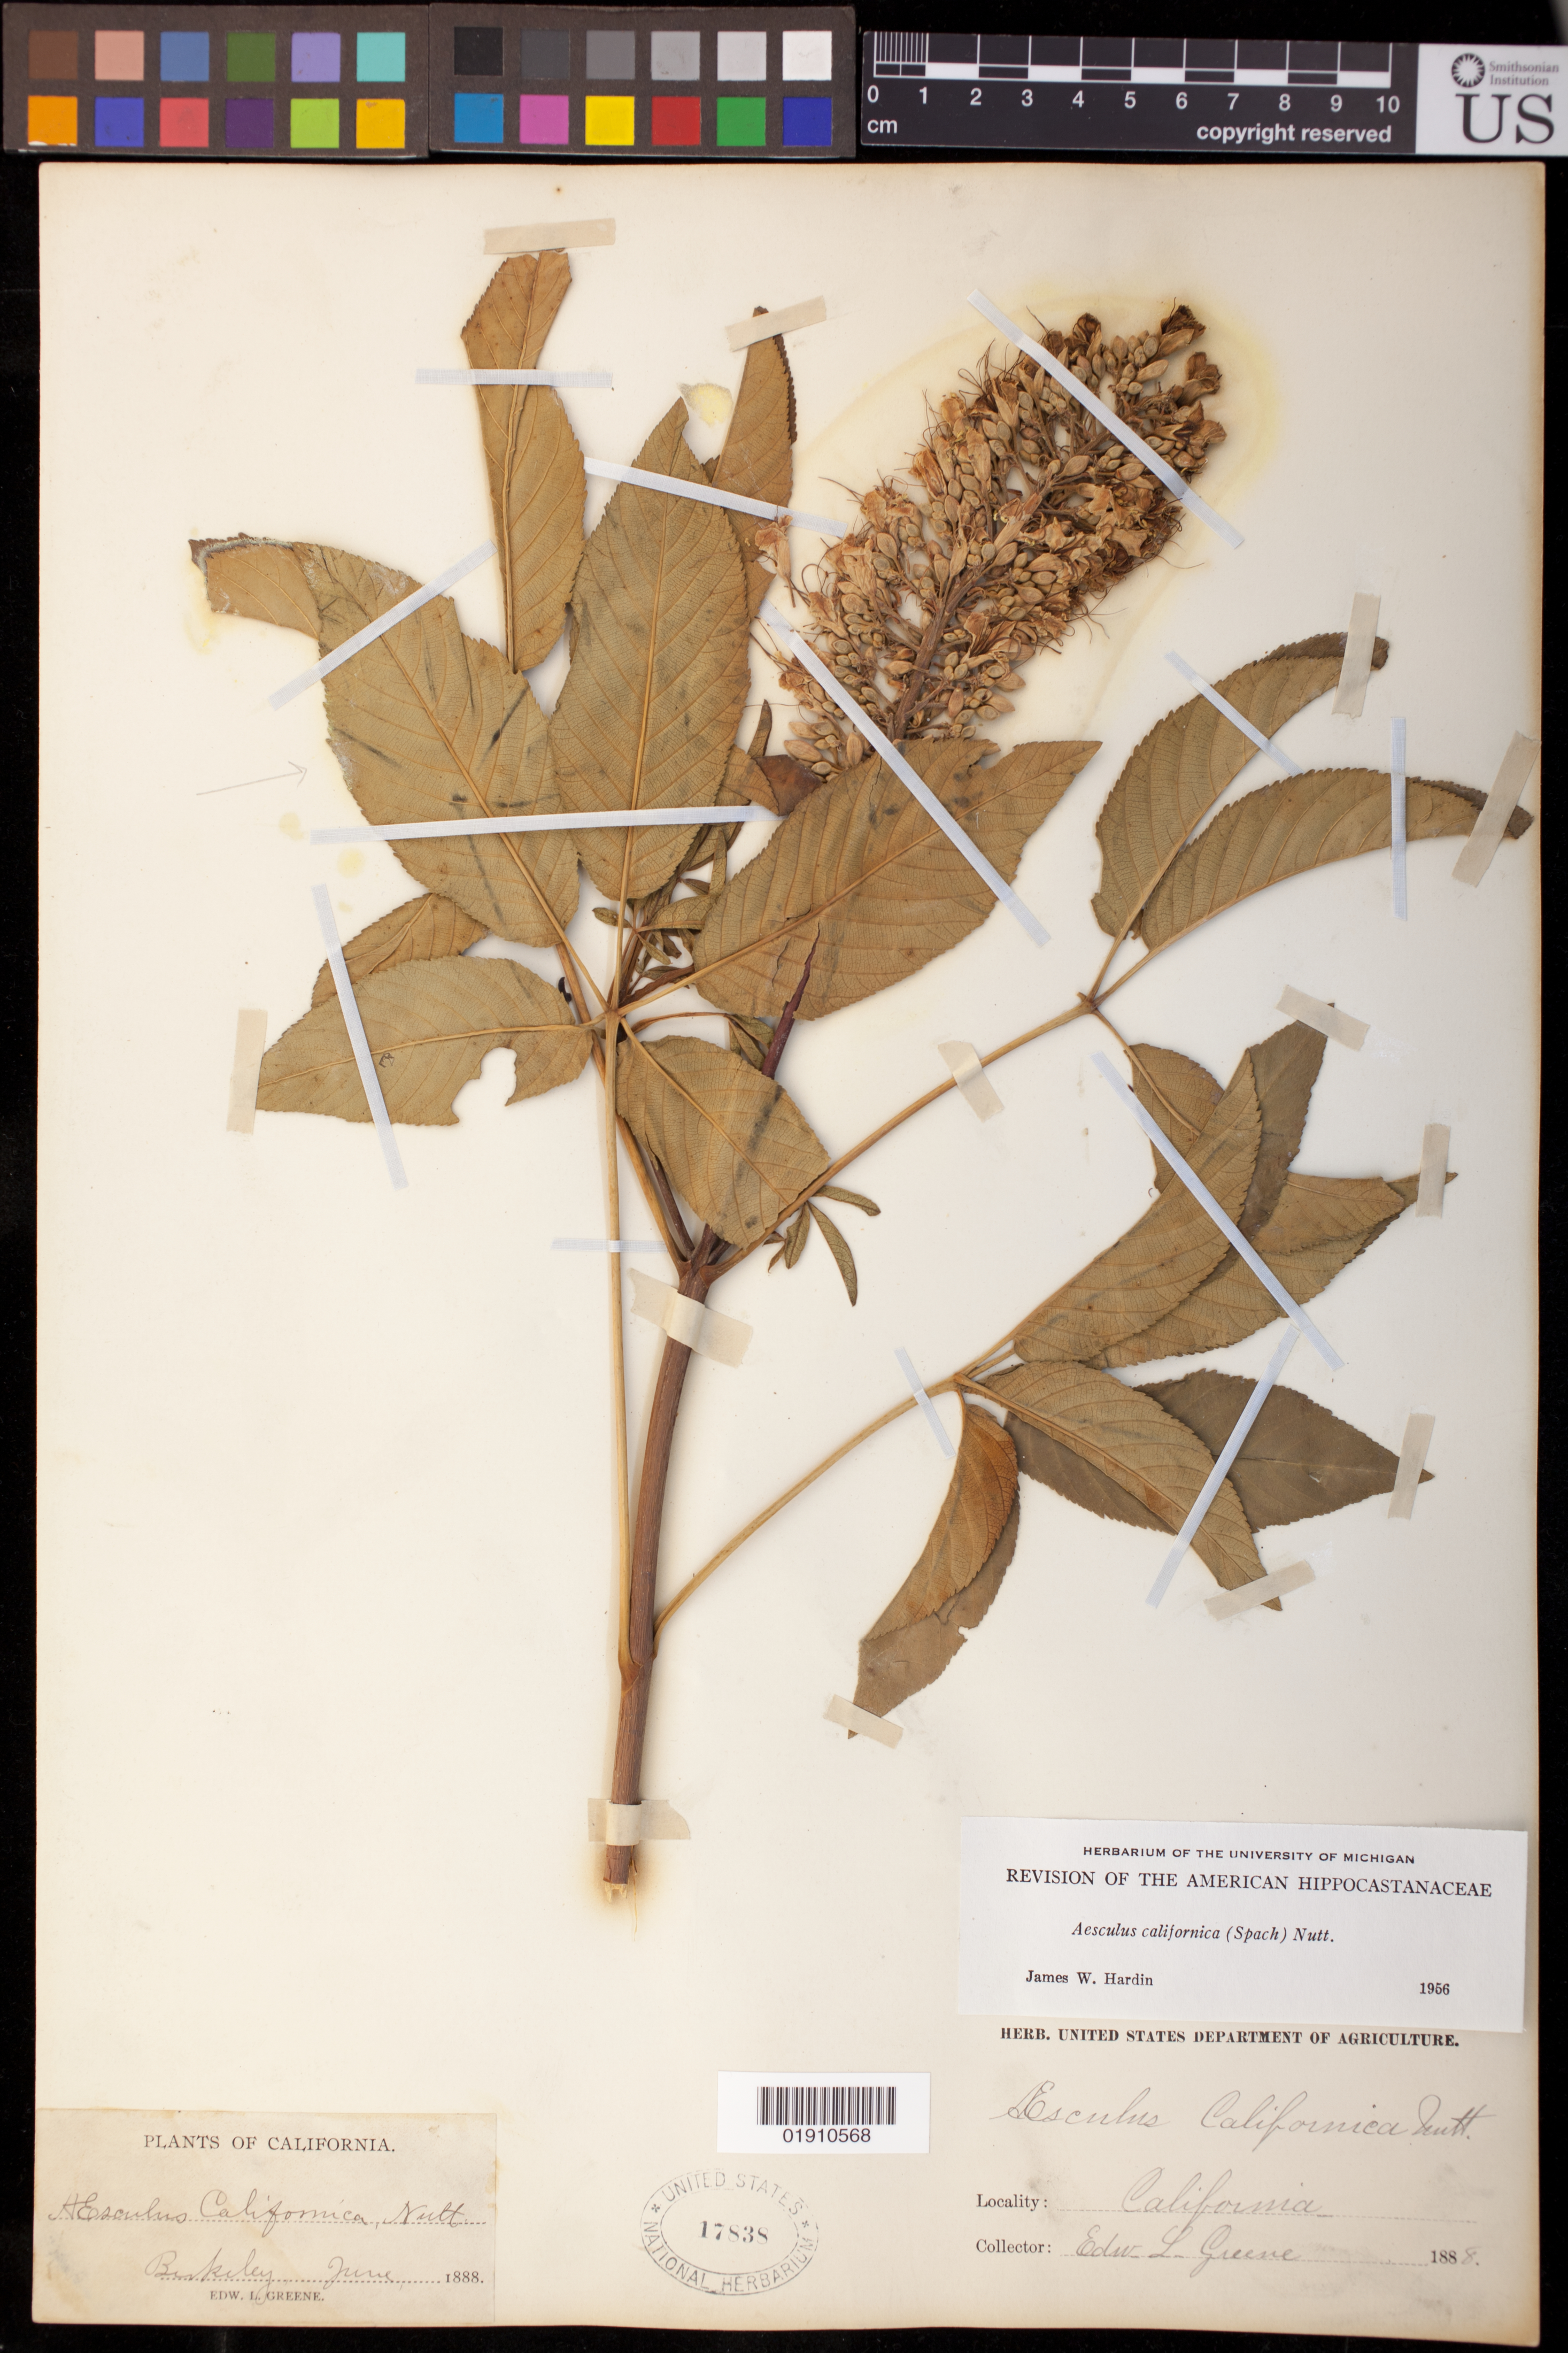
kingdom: Plantae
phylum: Tracheophyta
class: Magnoliopsida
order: Sapindales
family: Sapindaceae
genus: Aesculus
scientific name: Aesculus californica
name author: (Spach) Nutt.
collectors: E. L. Greene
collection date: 1888-06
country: United States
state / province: California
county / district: Alameda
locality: Berkeley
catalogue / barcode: US 17838